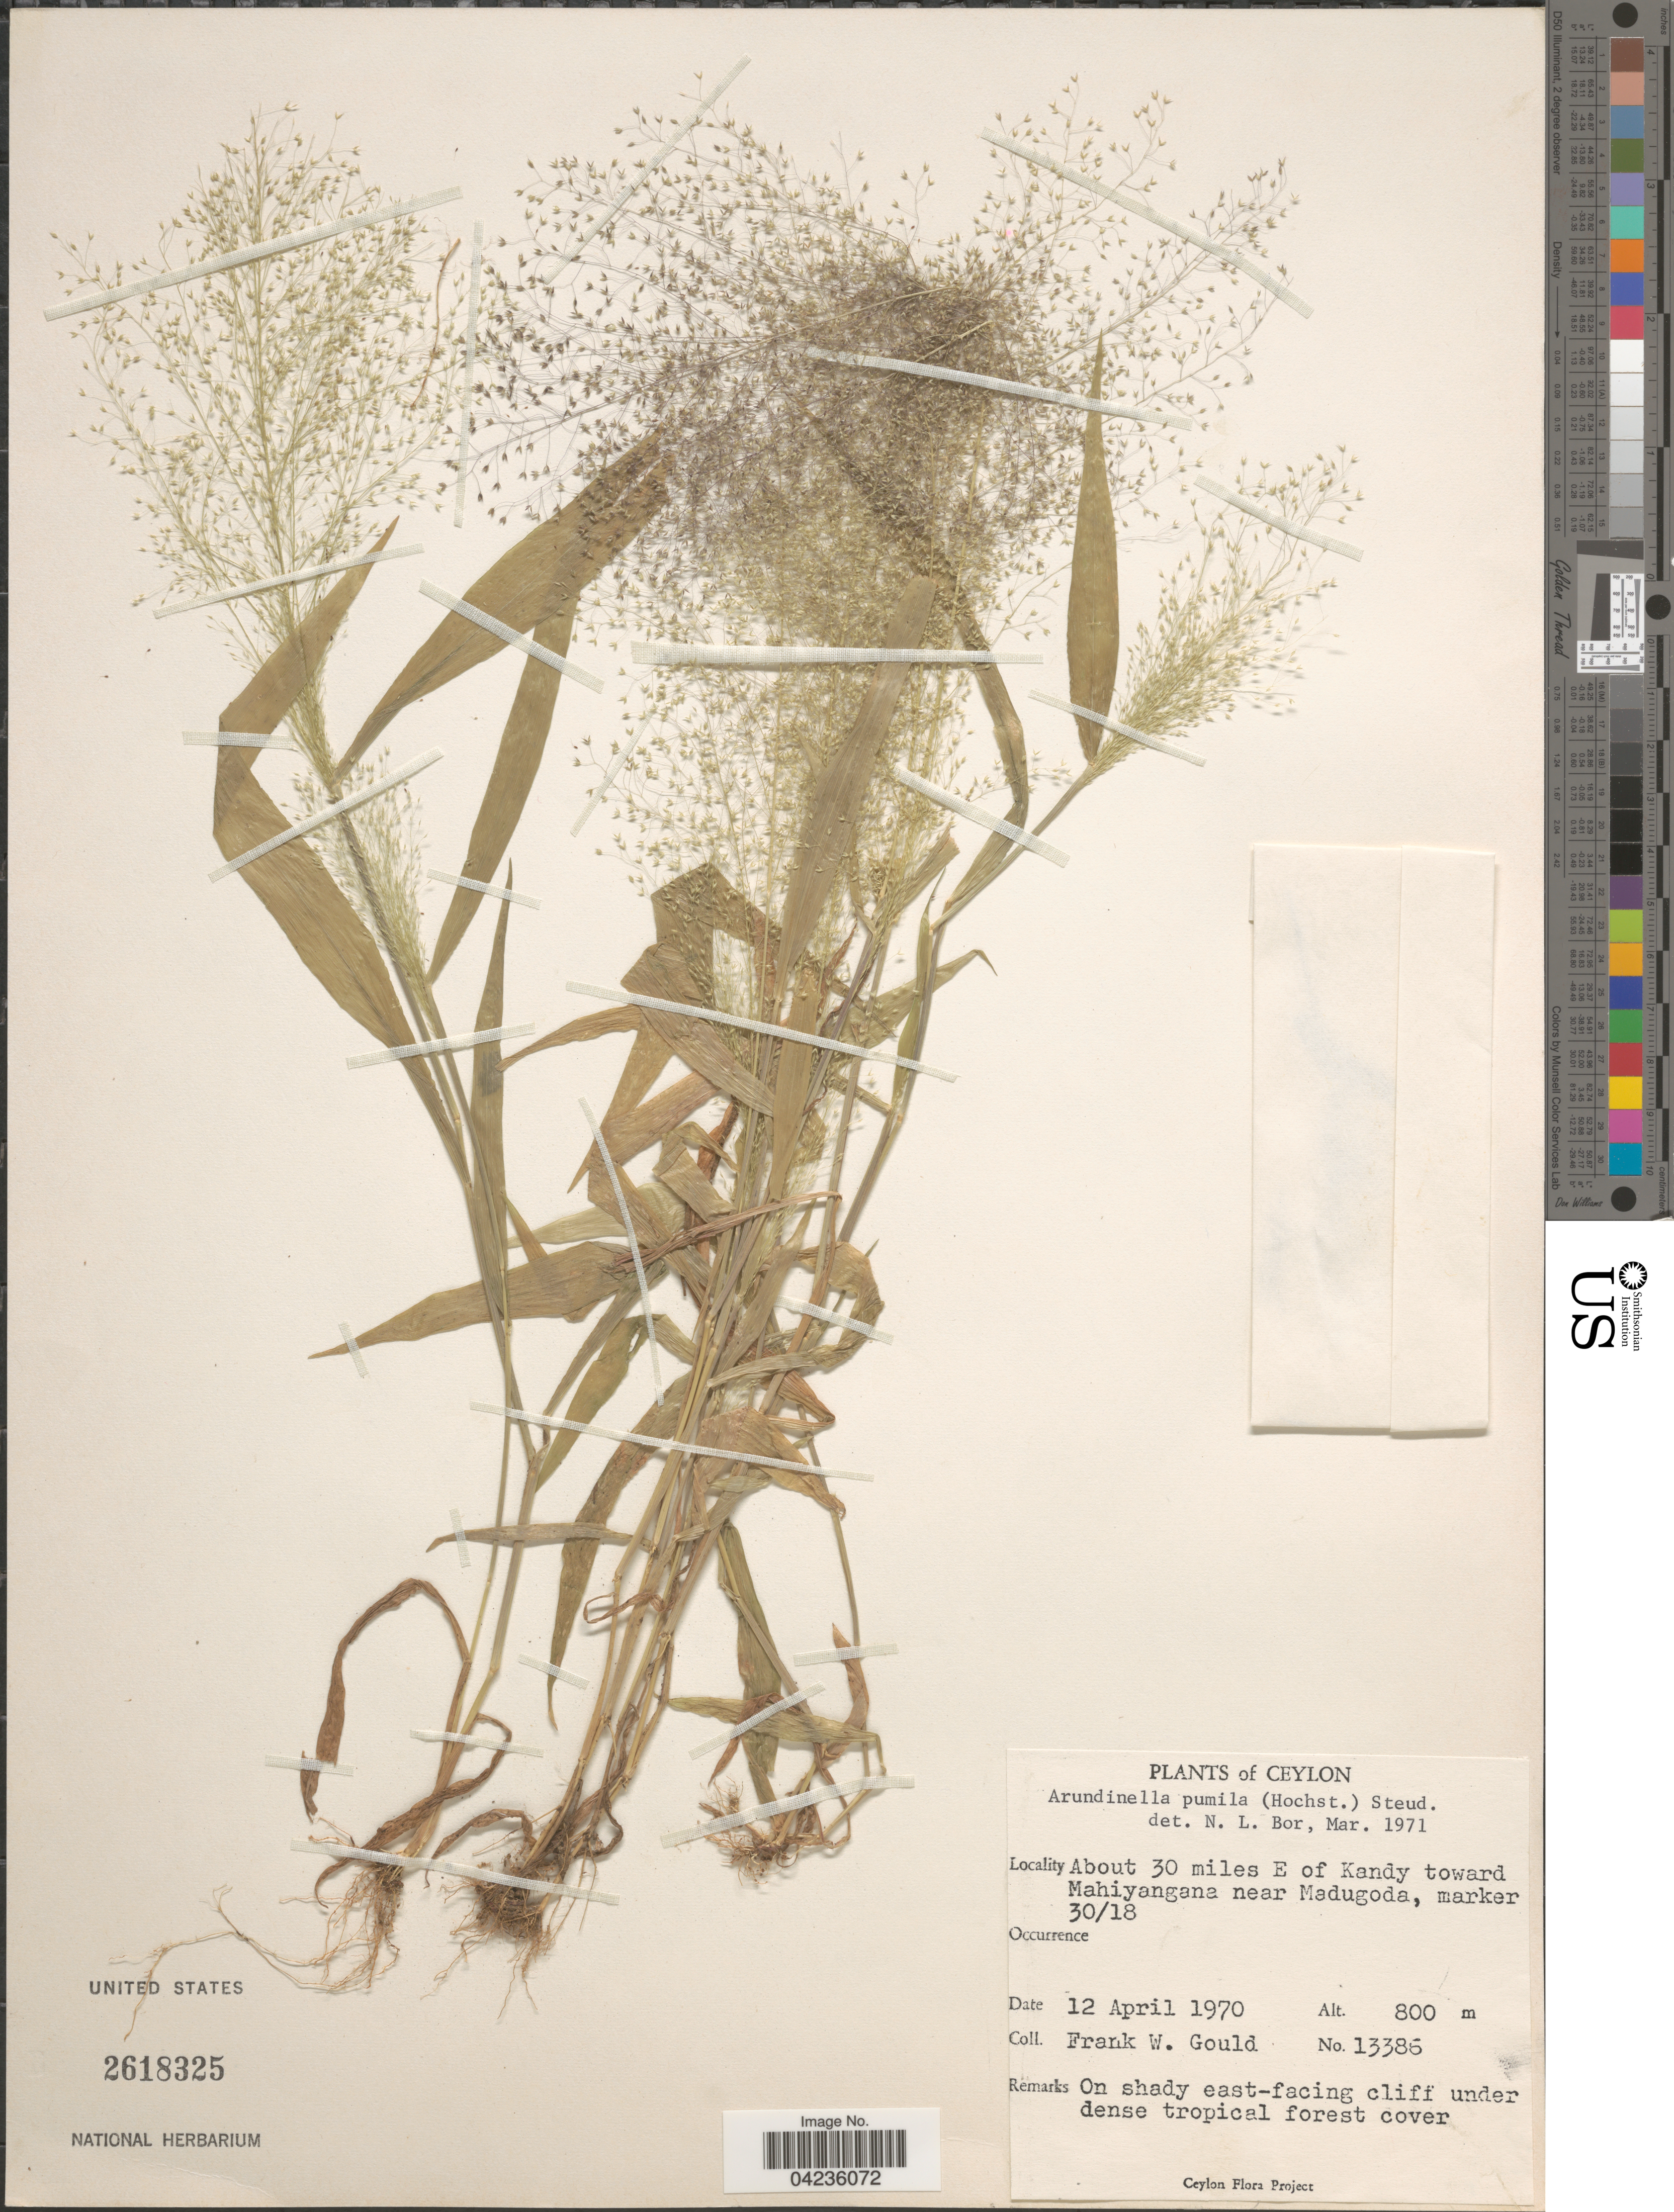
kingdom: Plantae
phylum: Tracheophyta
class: Liliopsida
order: Poales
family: Poaceae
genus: Arundinella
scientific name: Arundinella pumila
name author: (Hochst. ex A. Rich.) Steud.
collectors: F. W. Gould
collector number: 13386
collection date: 1970-04-12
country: Sri Lanka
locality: Ceylon. About 30 miles E of Kandy toward Mahiyangana near Madugoda, marker 30/18.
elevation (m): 800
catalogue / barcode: US 2618325